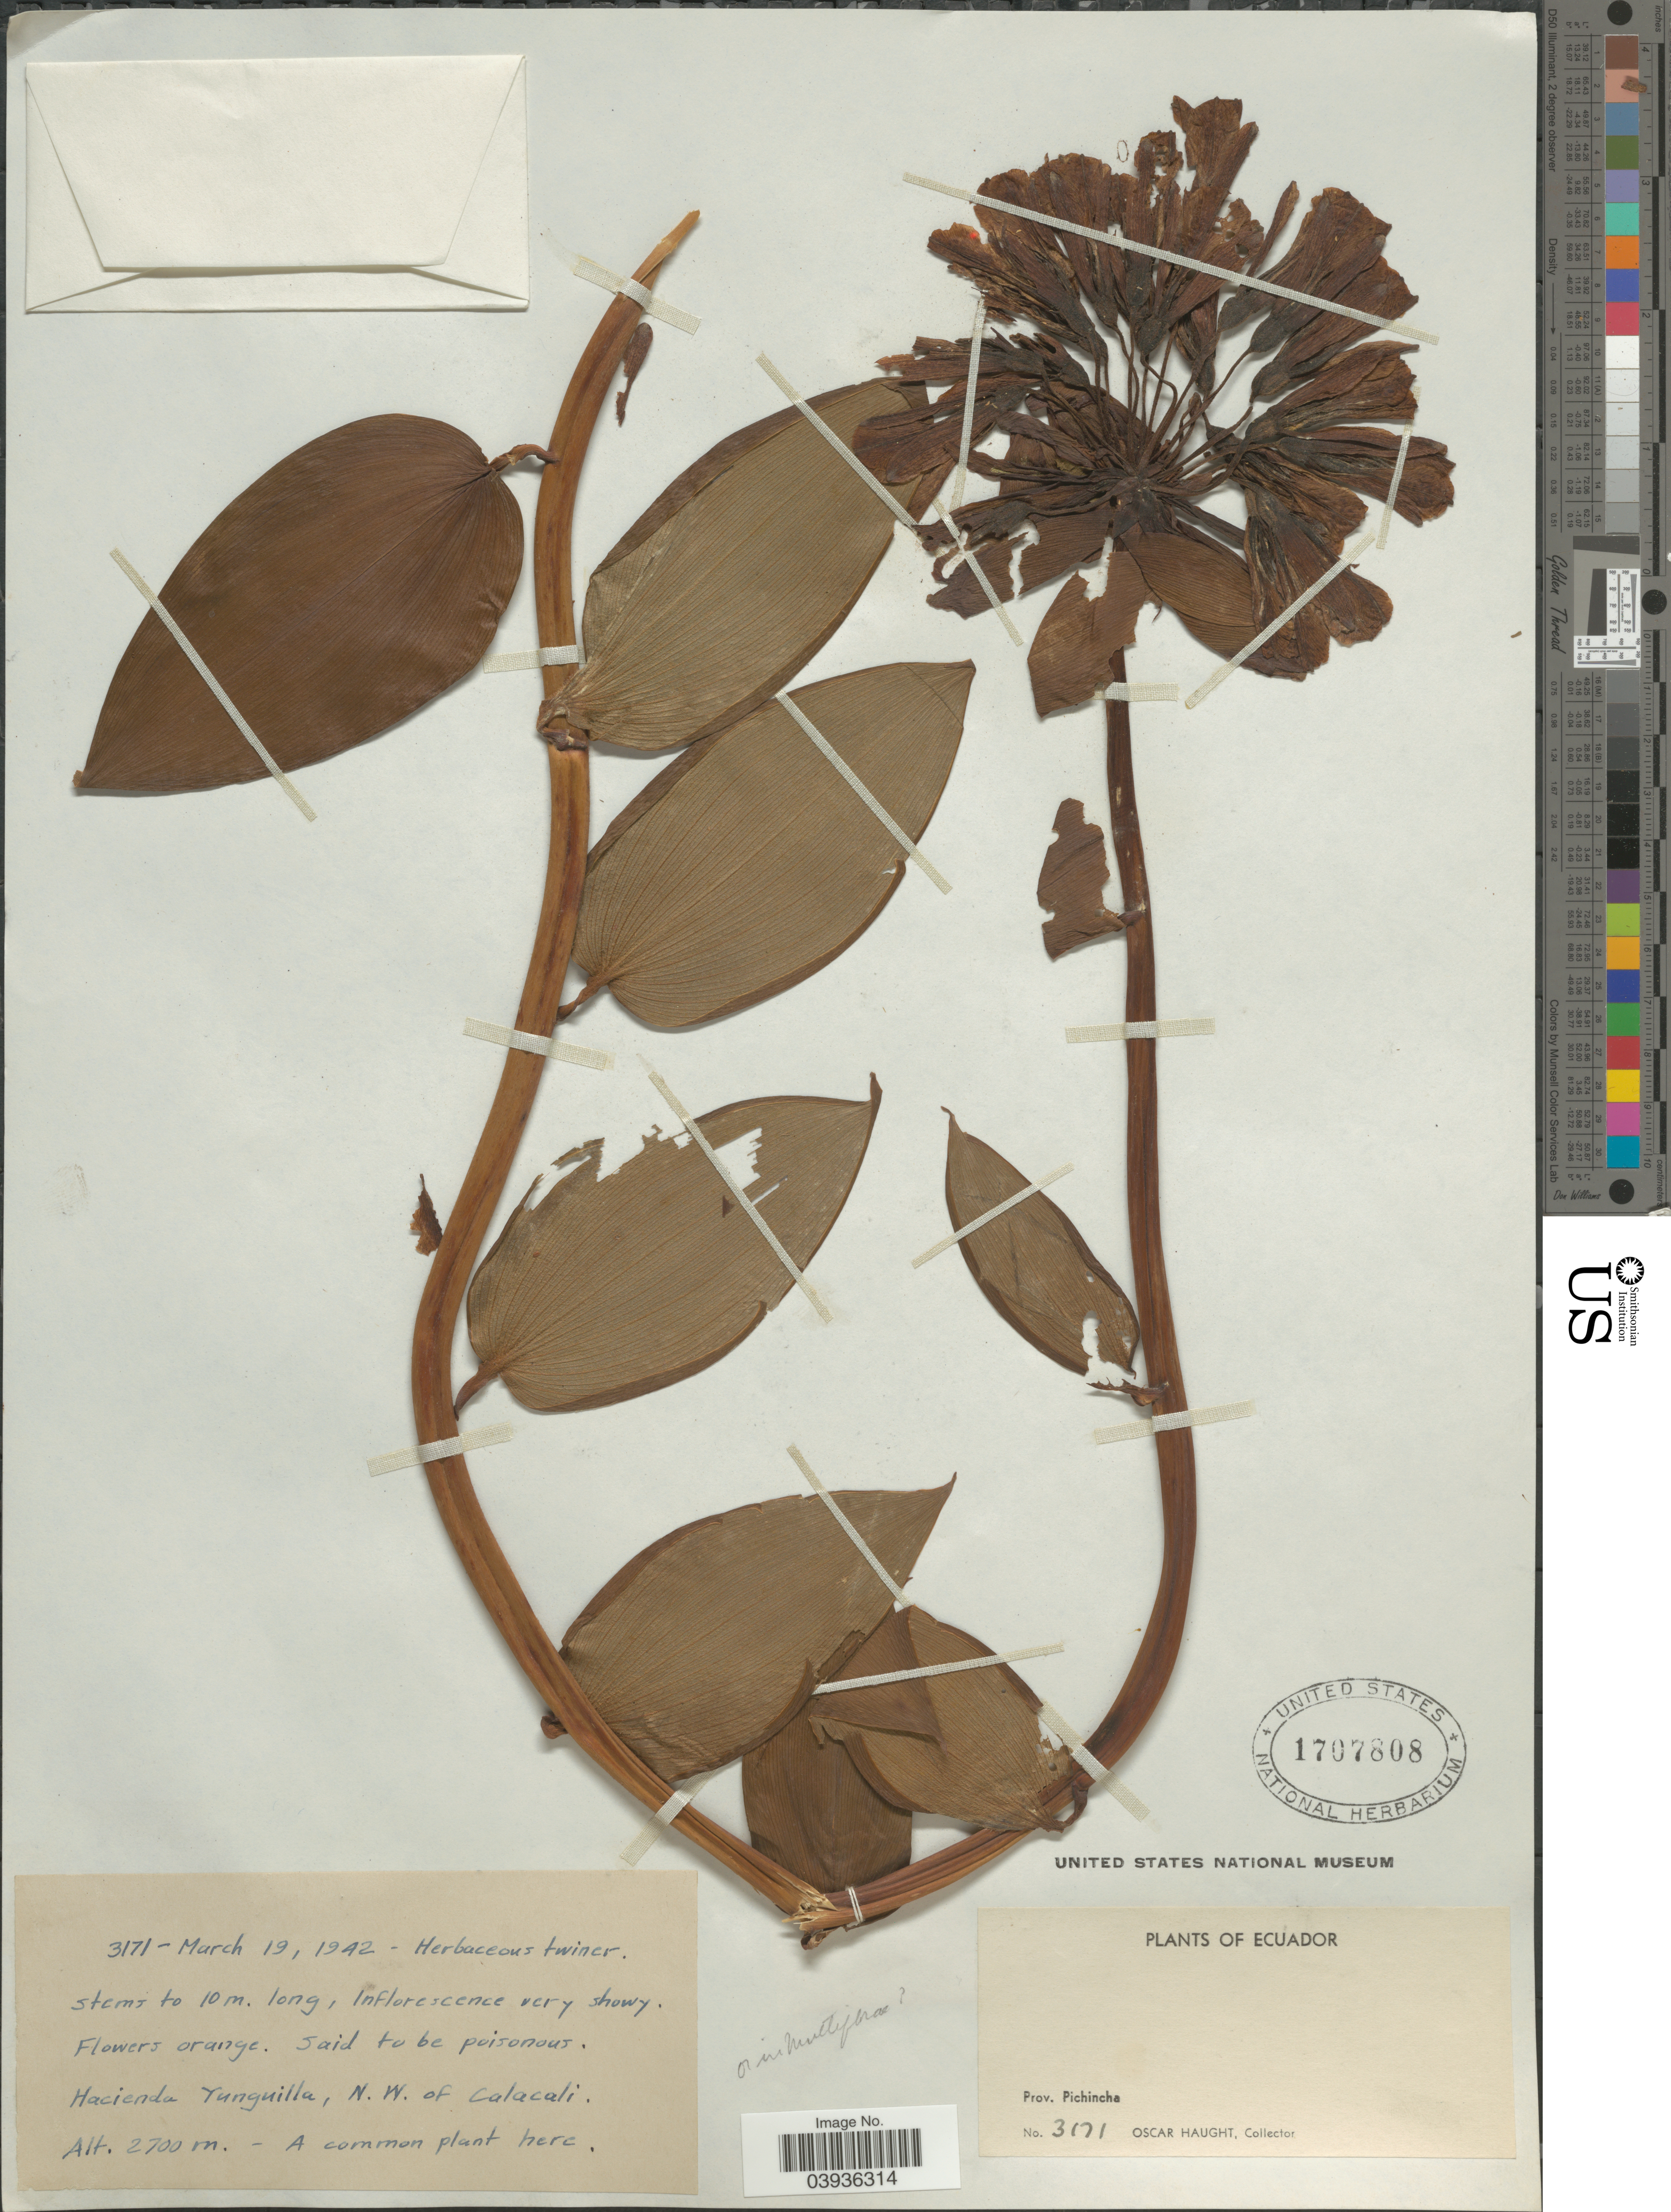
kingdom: Plantae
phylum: Tracheophyta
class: Liliopsida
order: Liliales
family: Alstroemeriaceae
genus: Bomarea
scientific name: Bomarea sp.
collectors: O. L. Haught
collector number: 3171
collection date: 1942-03-19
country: Ecuador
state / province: Pichincha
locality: Hacienda Yunguilla, N. W. of Calacali.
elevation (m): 2700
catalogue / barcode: US 1707808